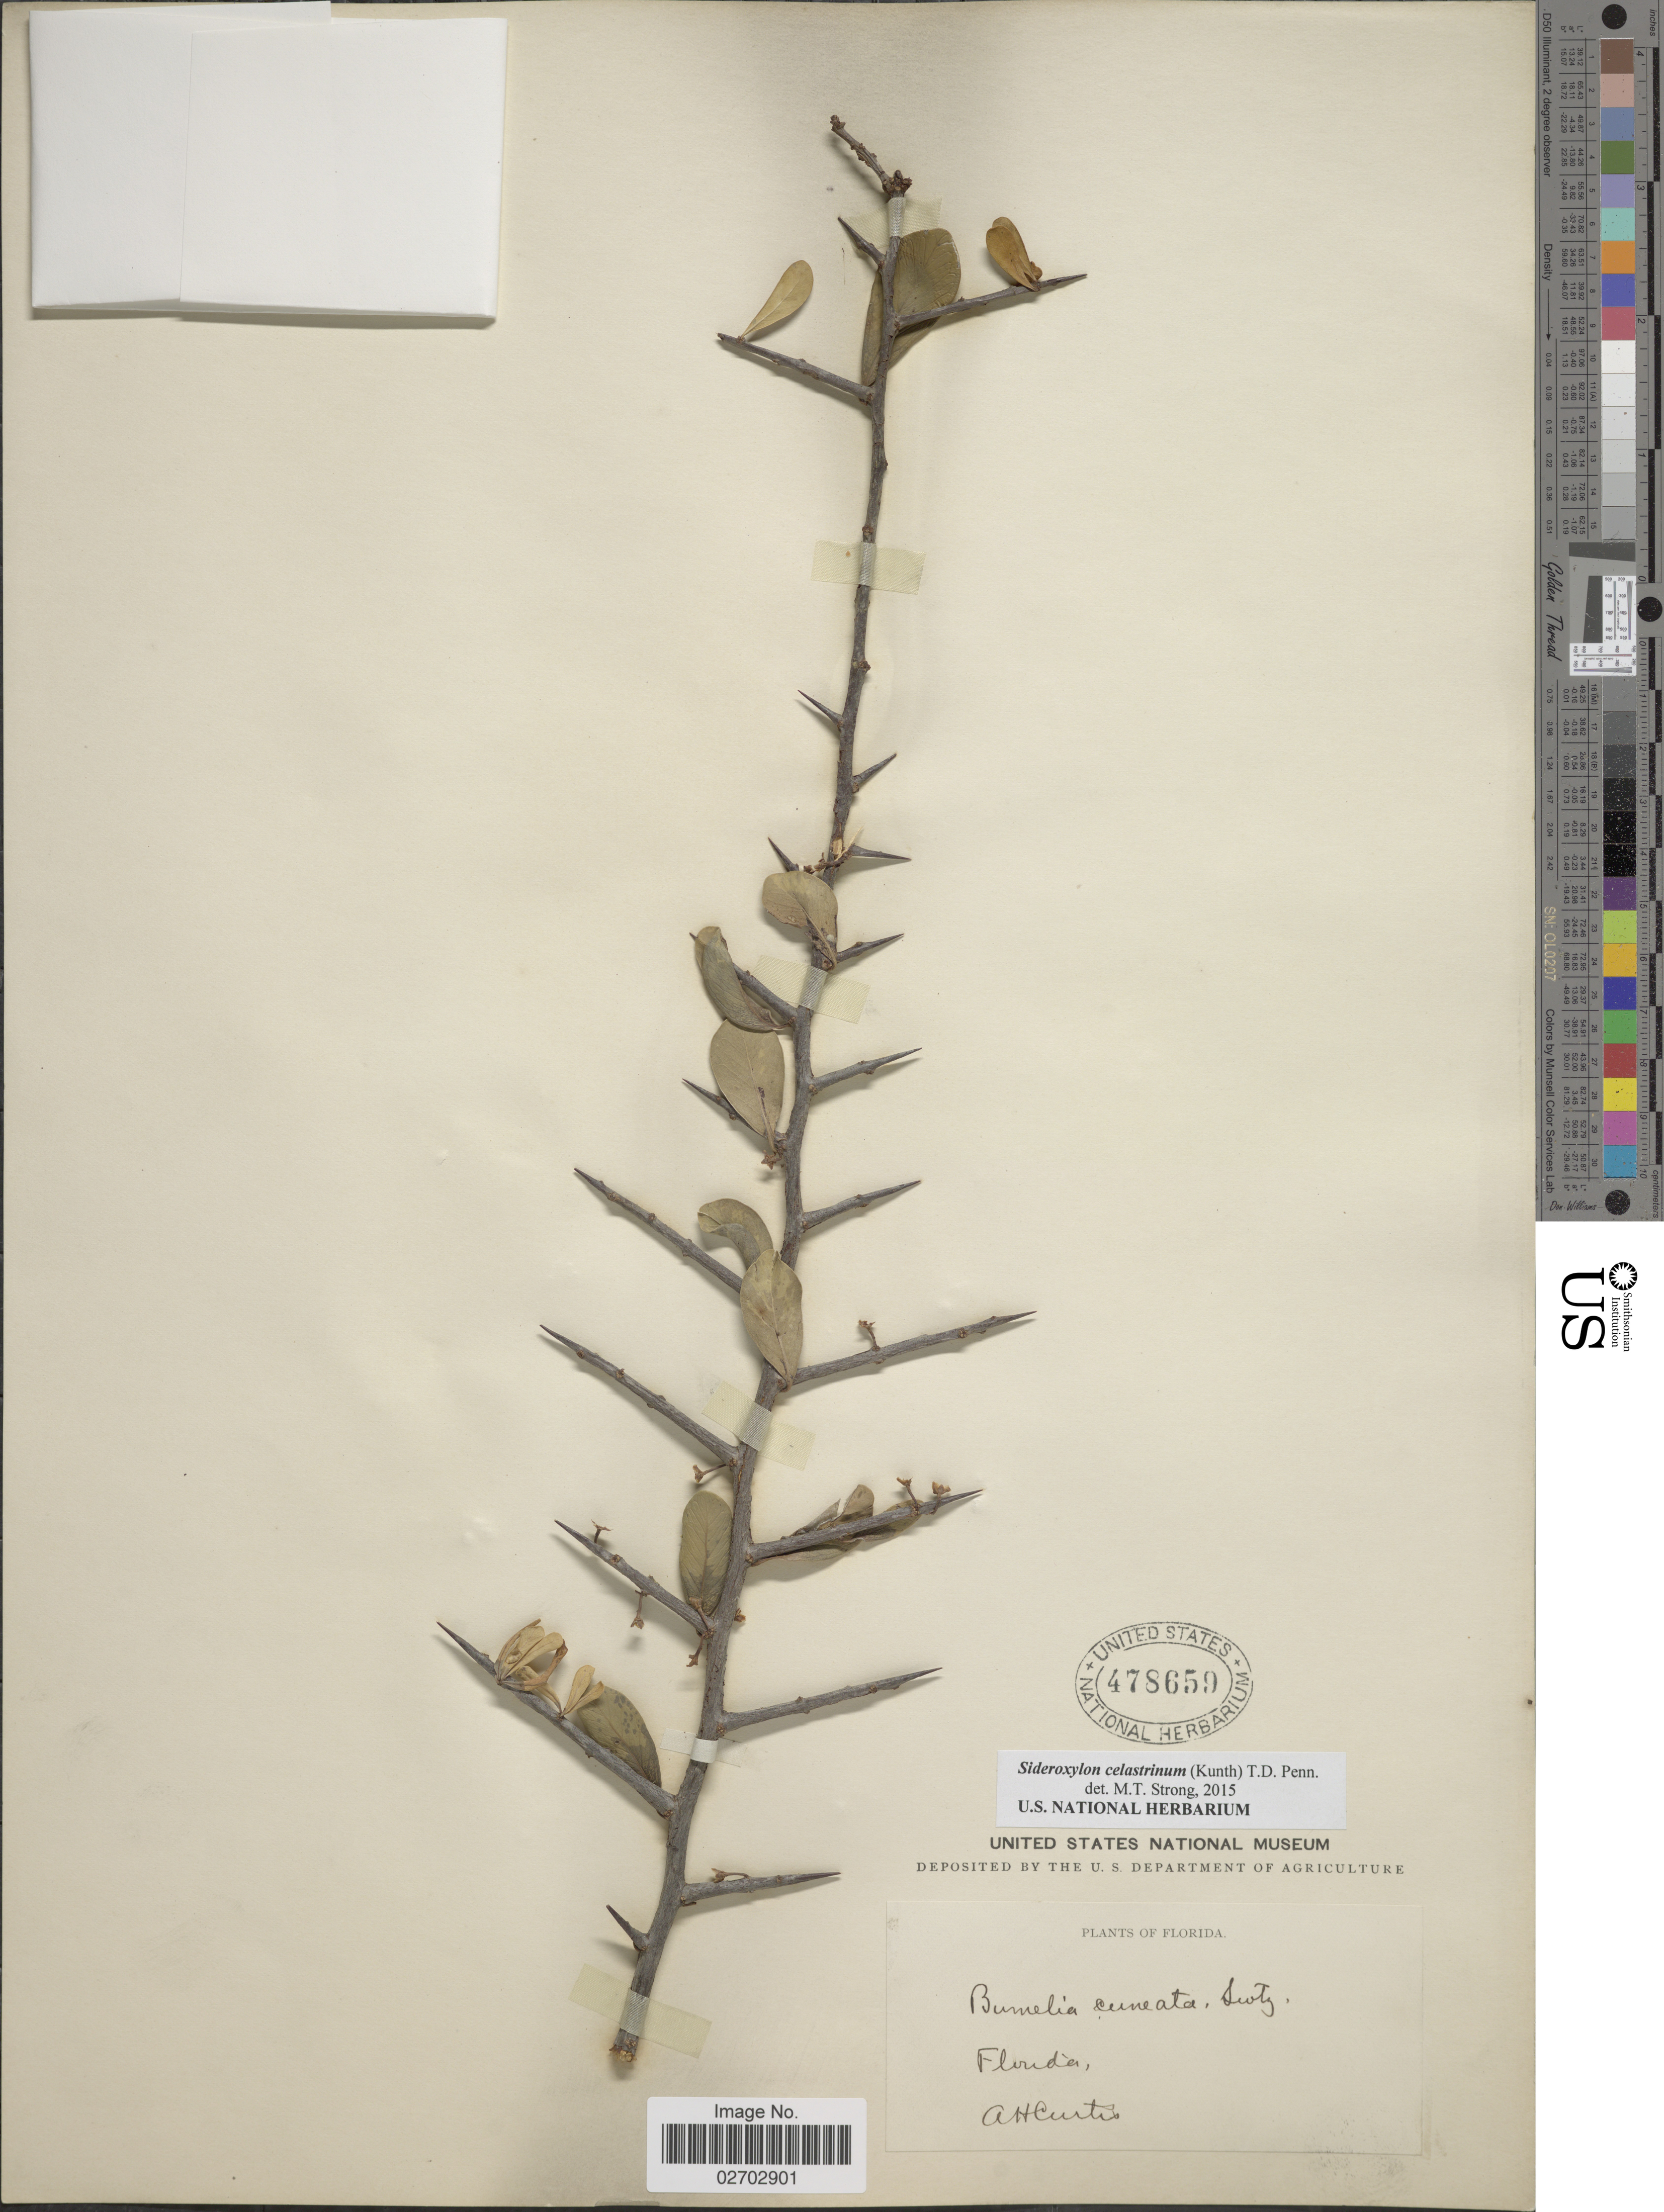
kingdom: Plantae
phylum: Tracheophyta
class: Magnoliopsida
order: Ericales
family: Sapotaceae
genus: Sideroxylon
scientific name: Sideroxylon celastrinum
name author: (Kunth) T.D. Penn.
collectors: A. Curtis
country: United States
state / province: Florida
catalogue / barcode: US 478659